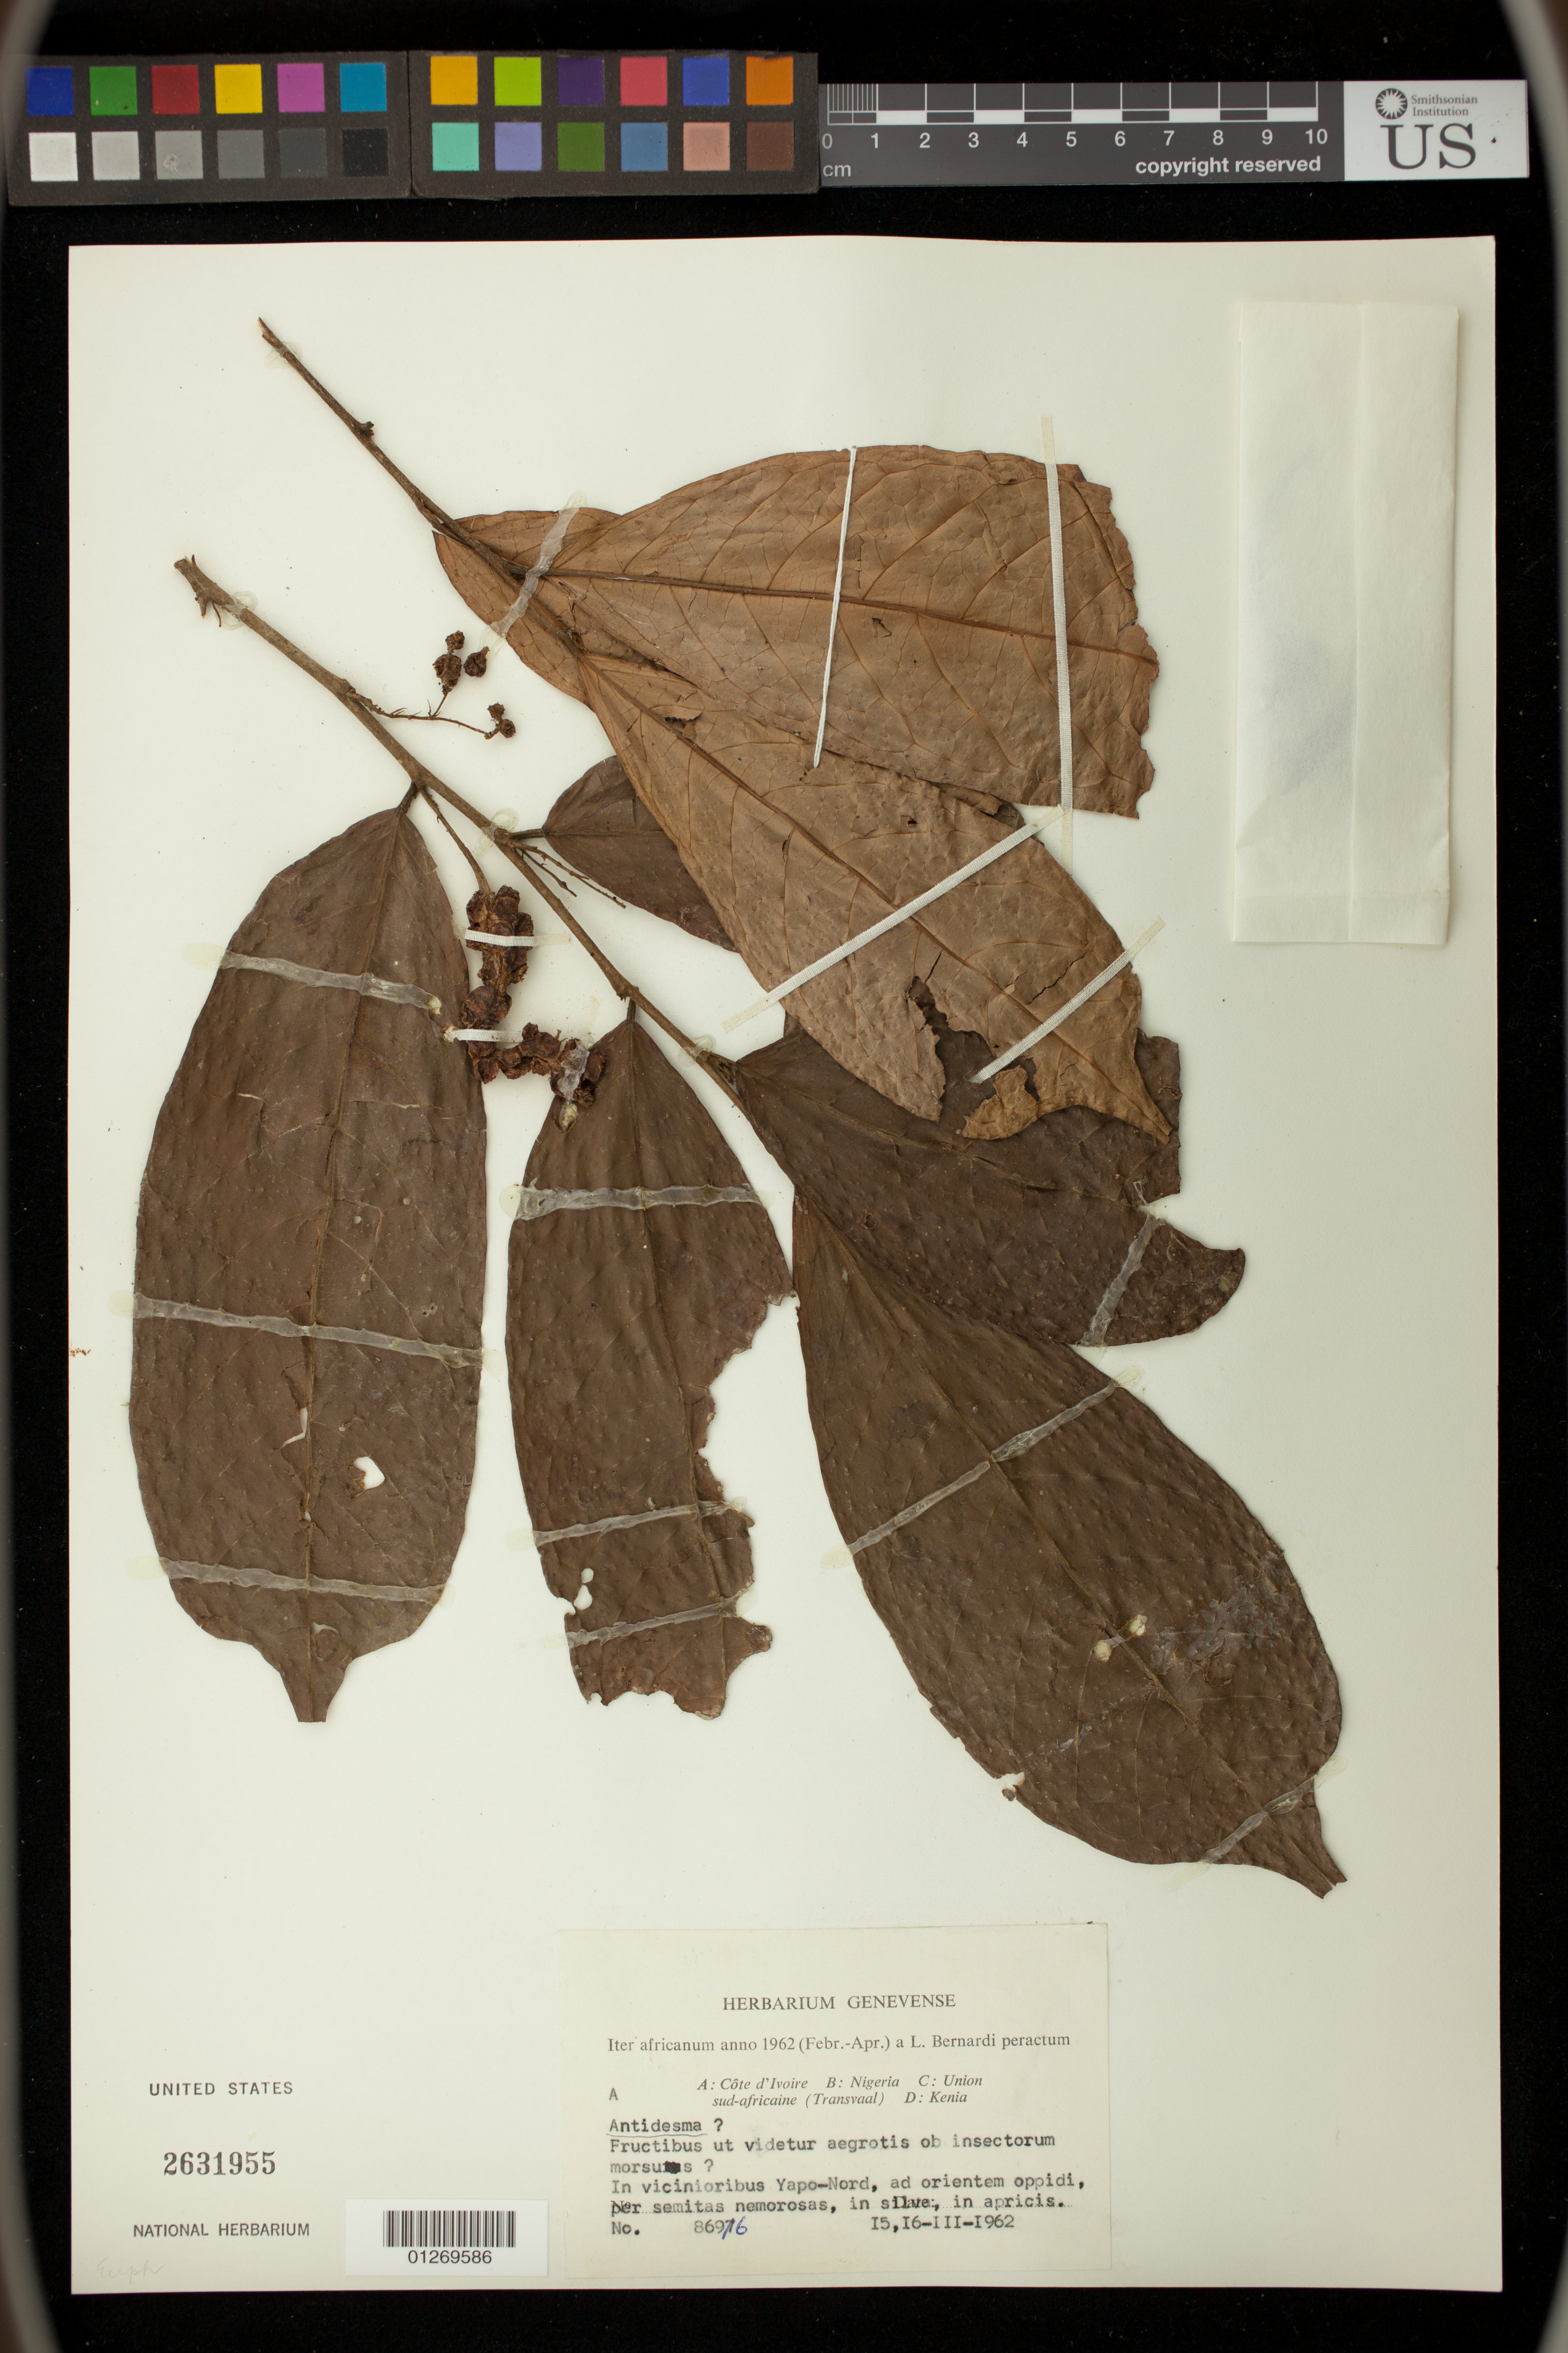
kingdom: Plantae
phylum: Tracheophyta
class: Magnoliopsida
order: Malpighiales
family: Phyllanthaceae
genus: Antidesma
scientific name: Antidesma sp.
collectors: L. Bernardi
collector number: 86916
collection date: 1962-03-15/1962-03-16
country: Ivory Coast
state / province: Lagunes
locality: In vicinity of Yapo-Nord. Agnébi.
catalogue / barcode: US 2631955